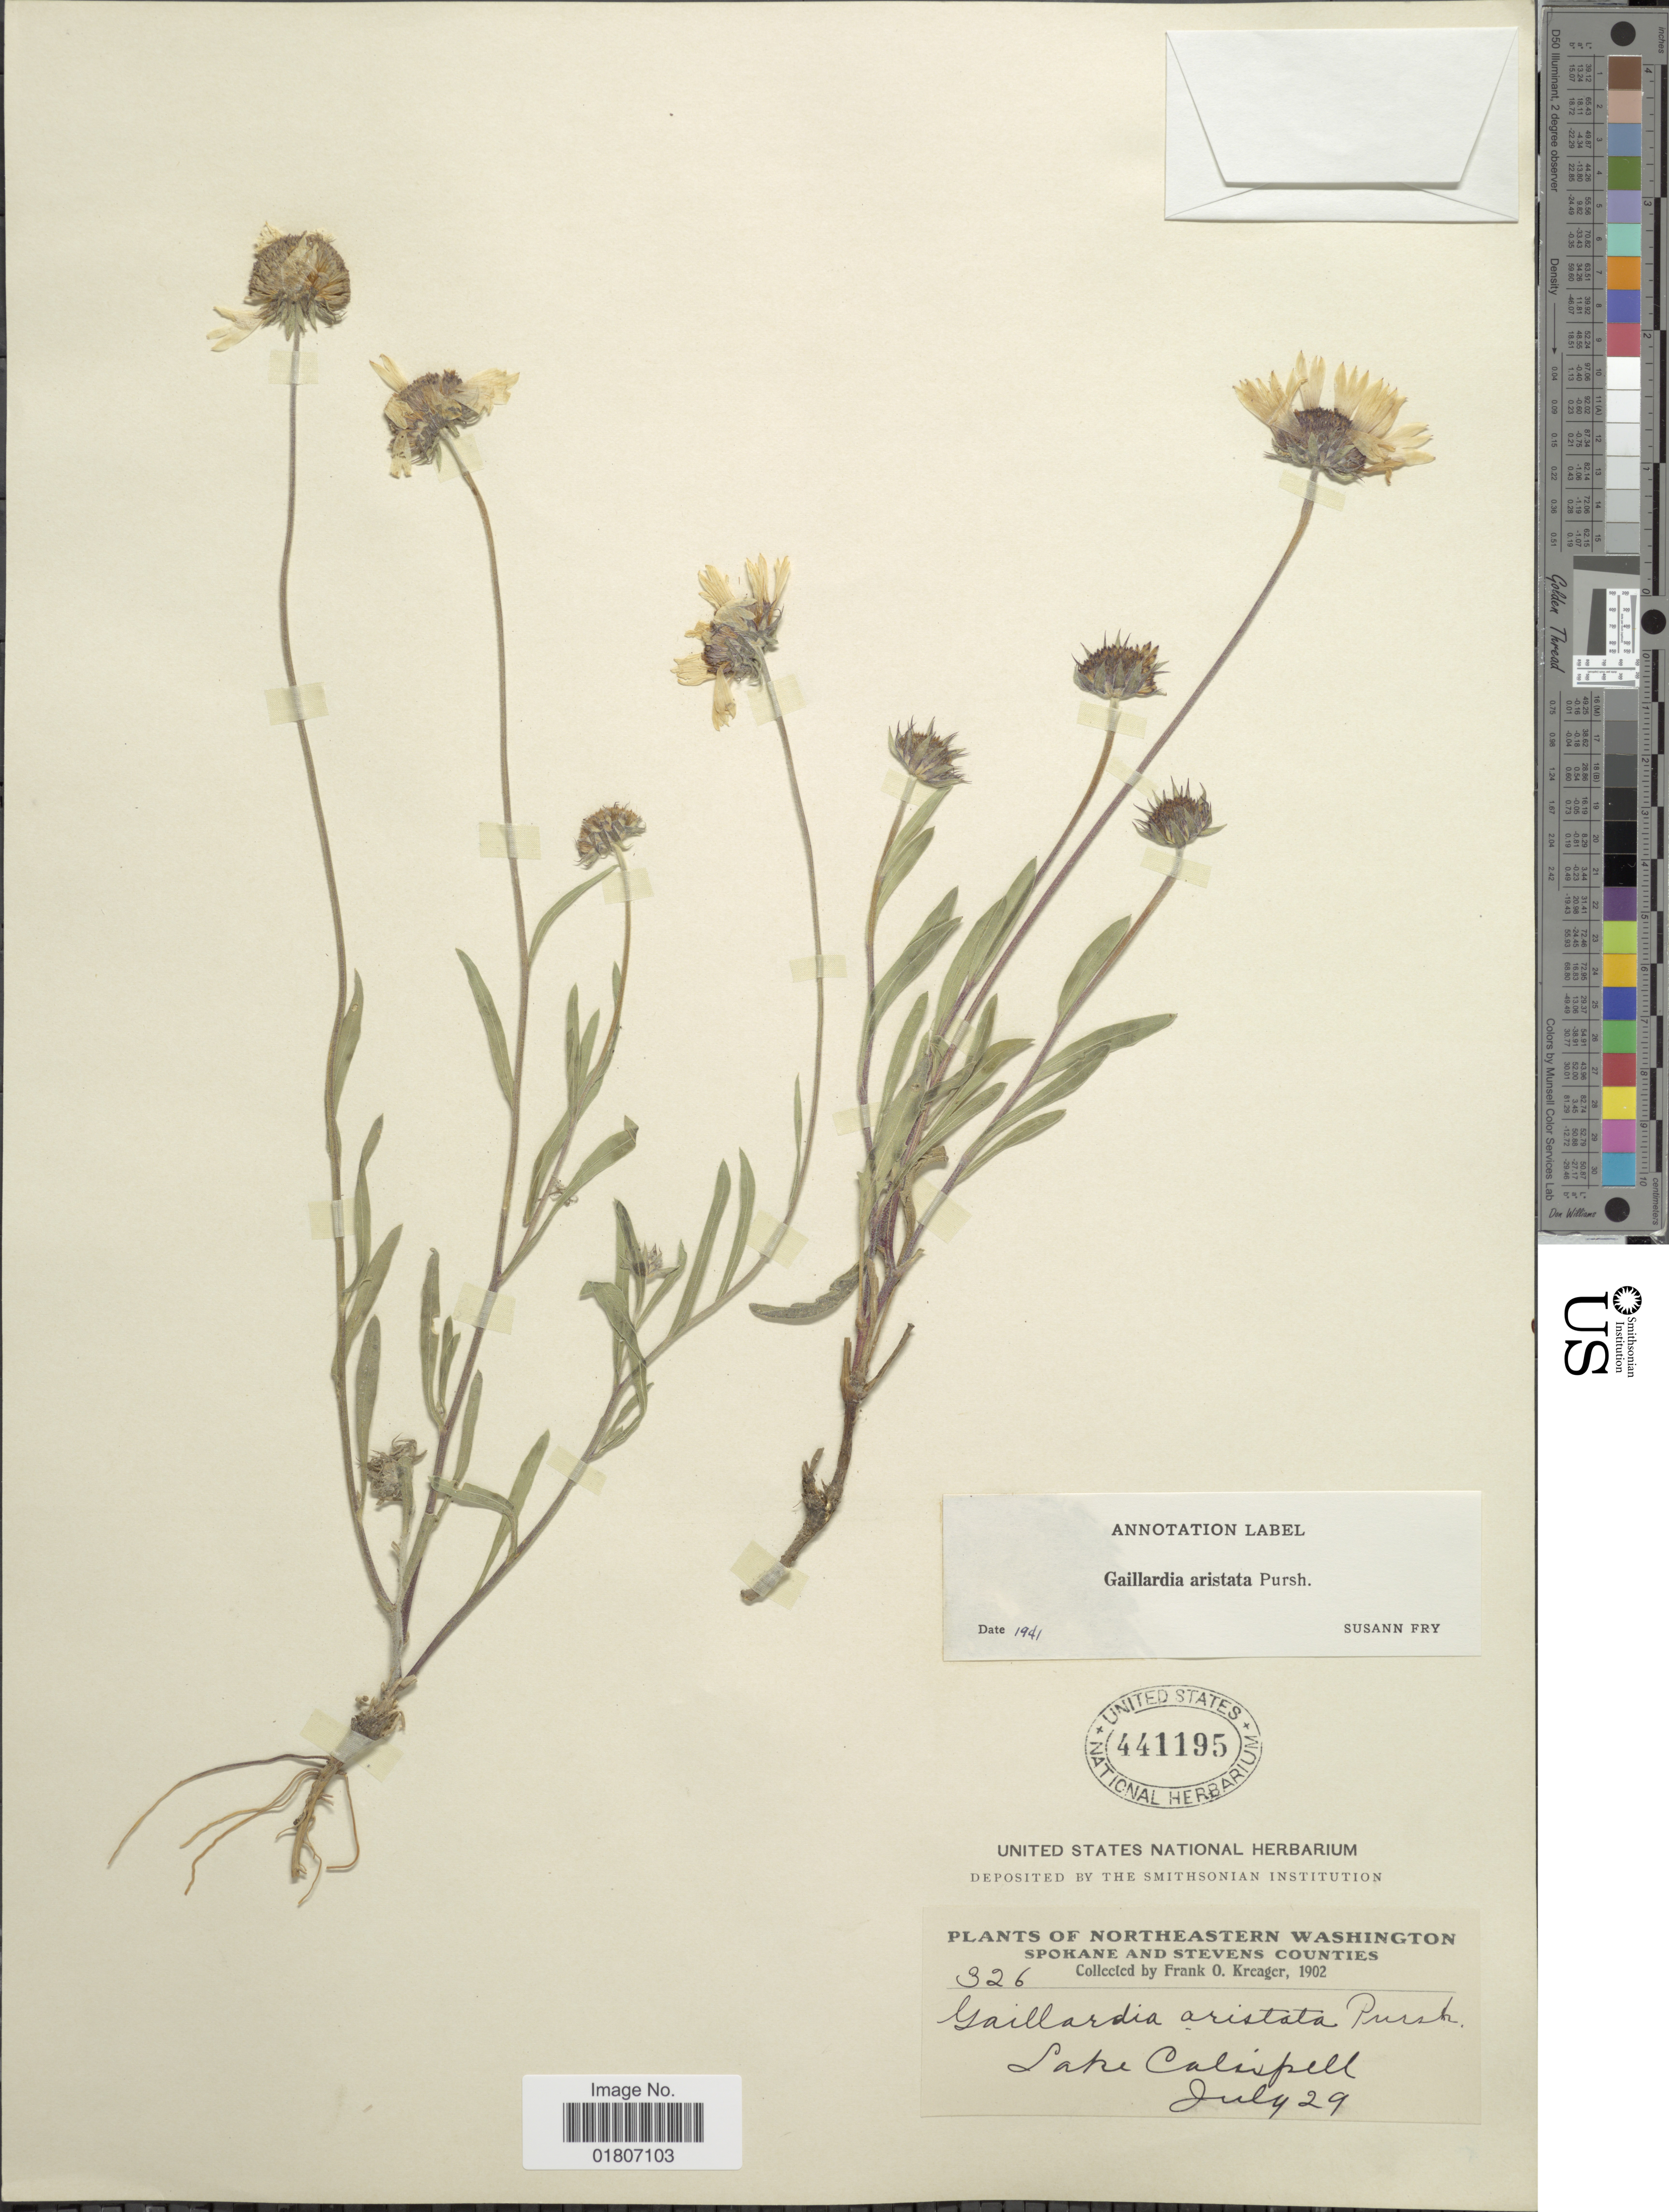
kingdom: Plantae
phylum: Tracheophyta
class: Magnoliopsida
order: Asterales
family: Asteraceae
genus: Gaillardia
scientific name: Gaillardia aristata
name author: Pursh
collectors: F. Kreager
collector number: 326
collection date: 1902-07-29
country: United States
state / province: Washington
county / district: Spokane / Stevens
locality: Northeastern Washington. Spokane and Stevens Counties. Lake Calispell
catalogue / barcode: US 441195